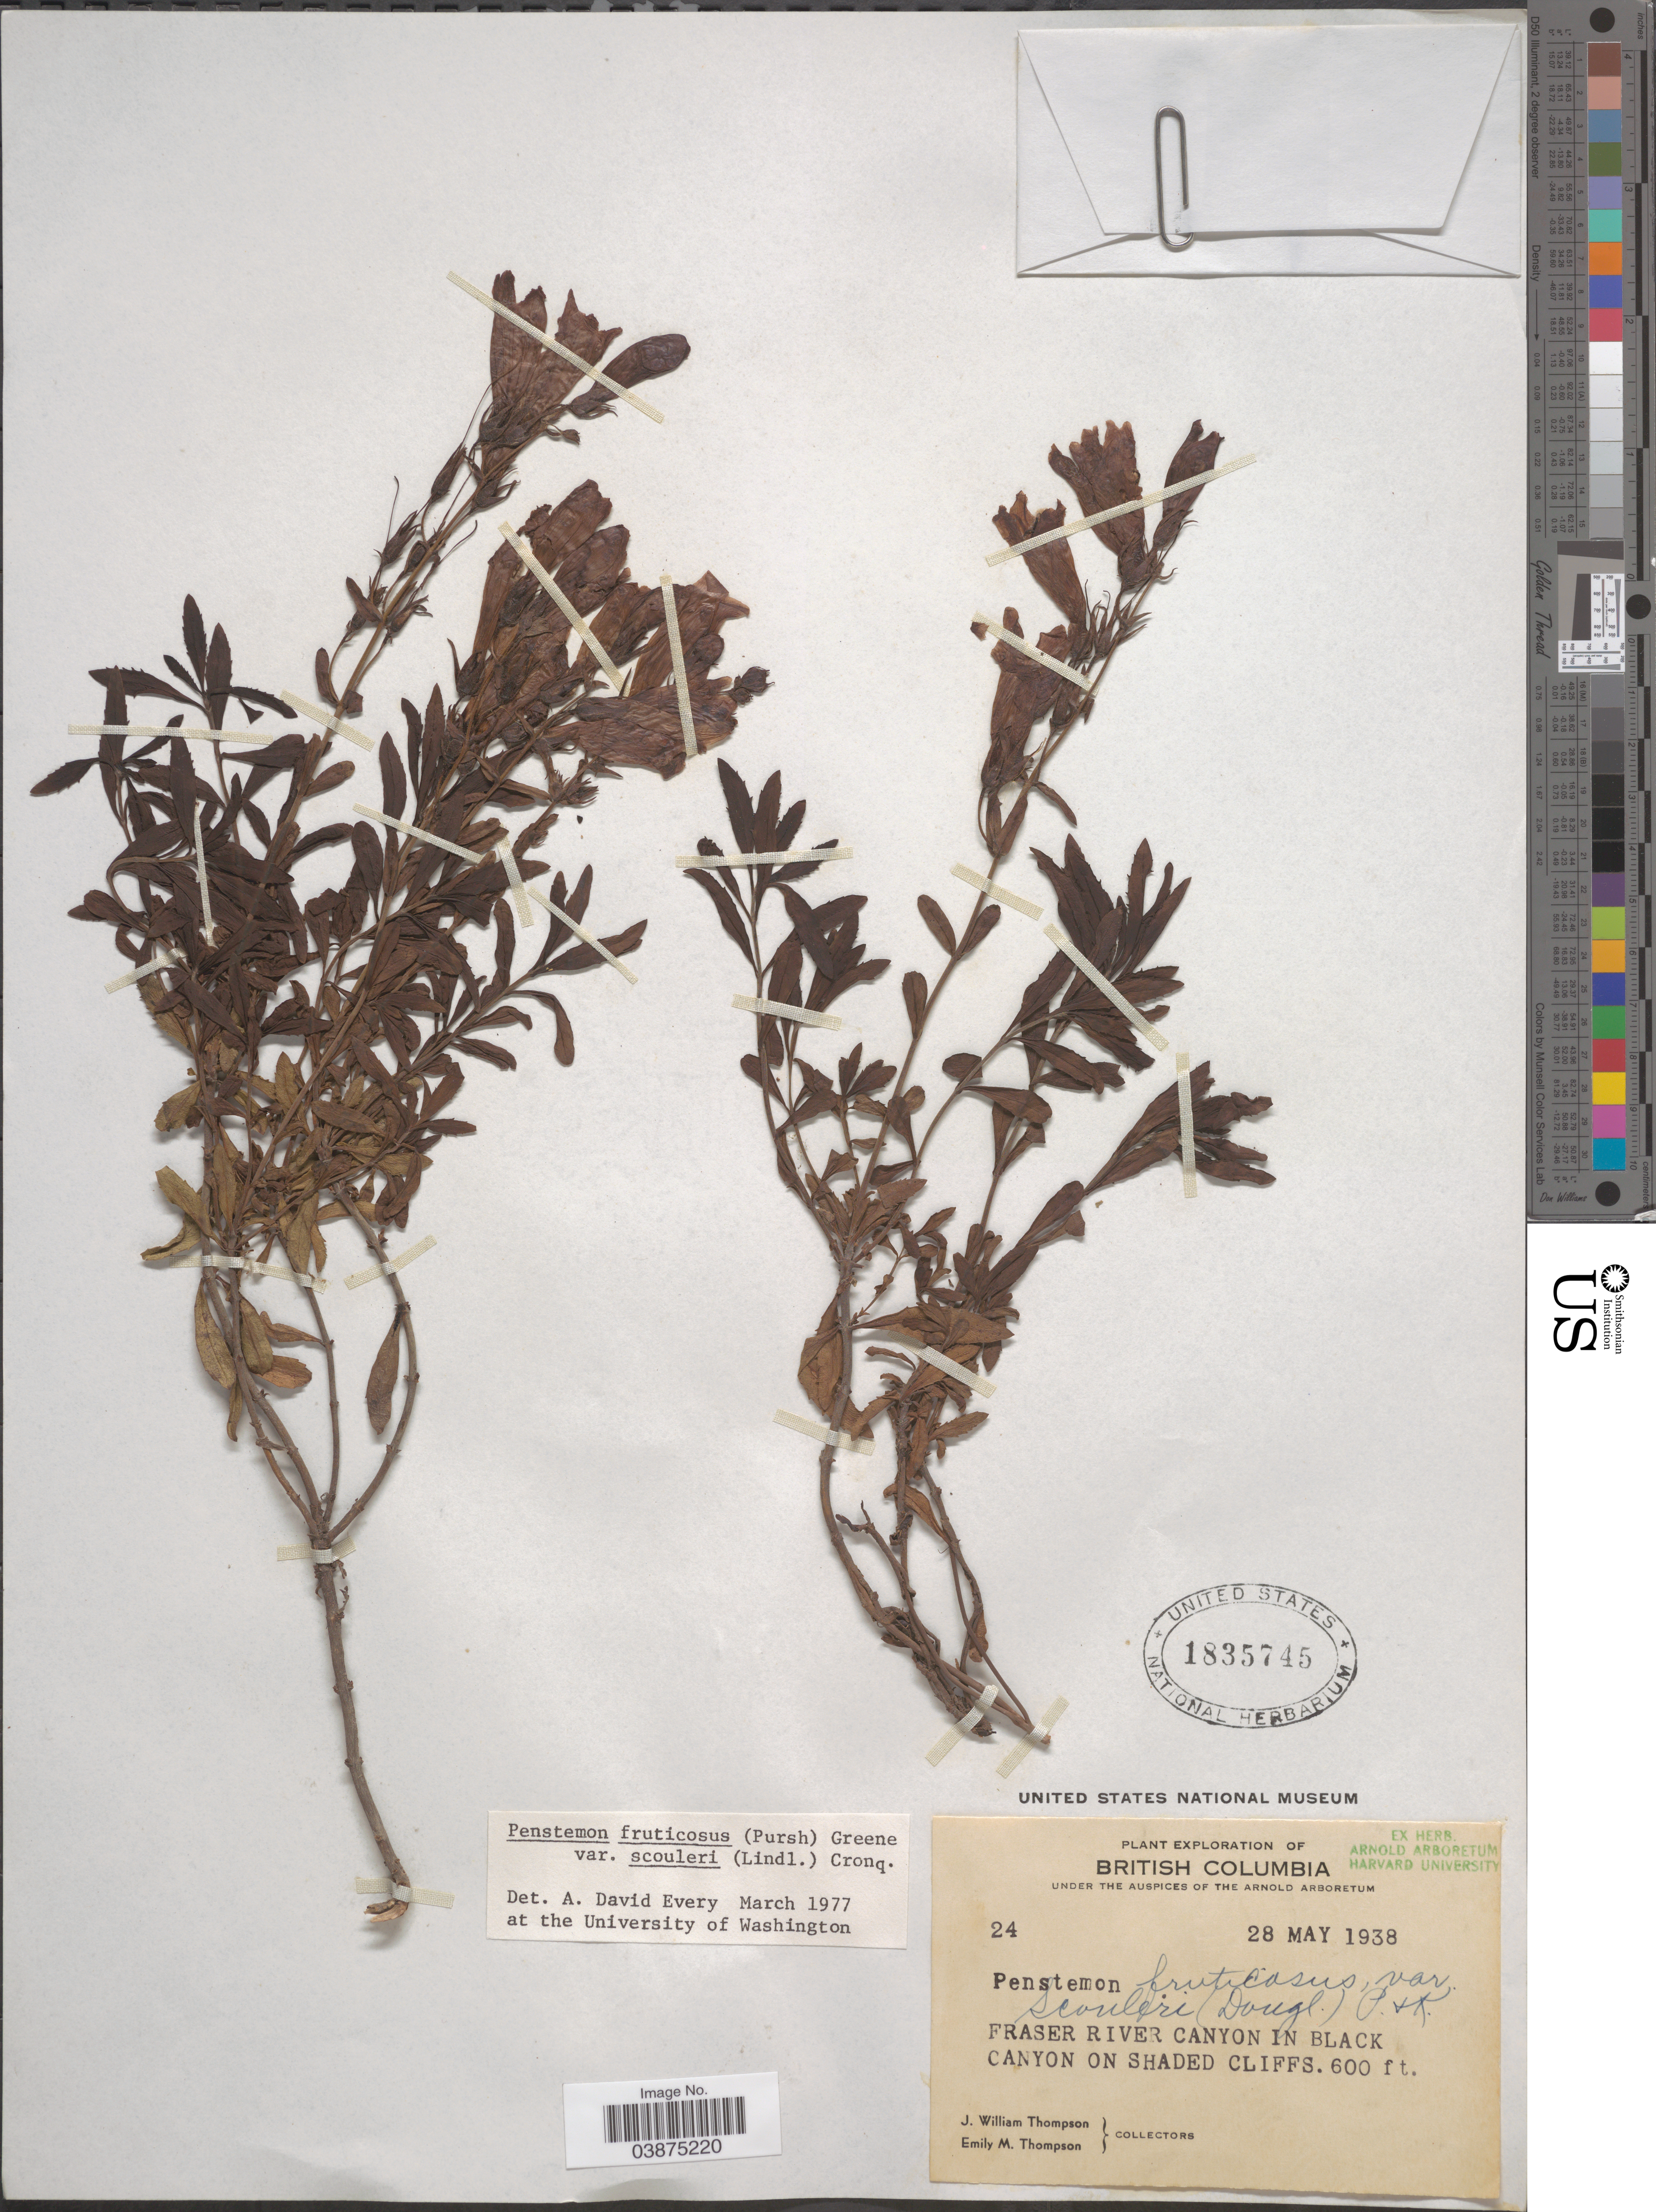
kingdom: Plantae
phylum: Tracheophyta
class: Magnoliopsida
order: Lamiales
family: Plantaginaceae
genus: Penstemon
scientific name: Penstemon fruticosus var. scouleri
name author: (Lindl.) Cronquist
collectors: J. W. Thompson & E. M. Thompson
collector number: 24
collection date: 1938-05-28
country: Canada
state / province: British Columbia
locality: Fraser River Canyon in Black Canyon on shaded cliffs.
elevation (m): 183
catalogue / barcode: US 1835745